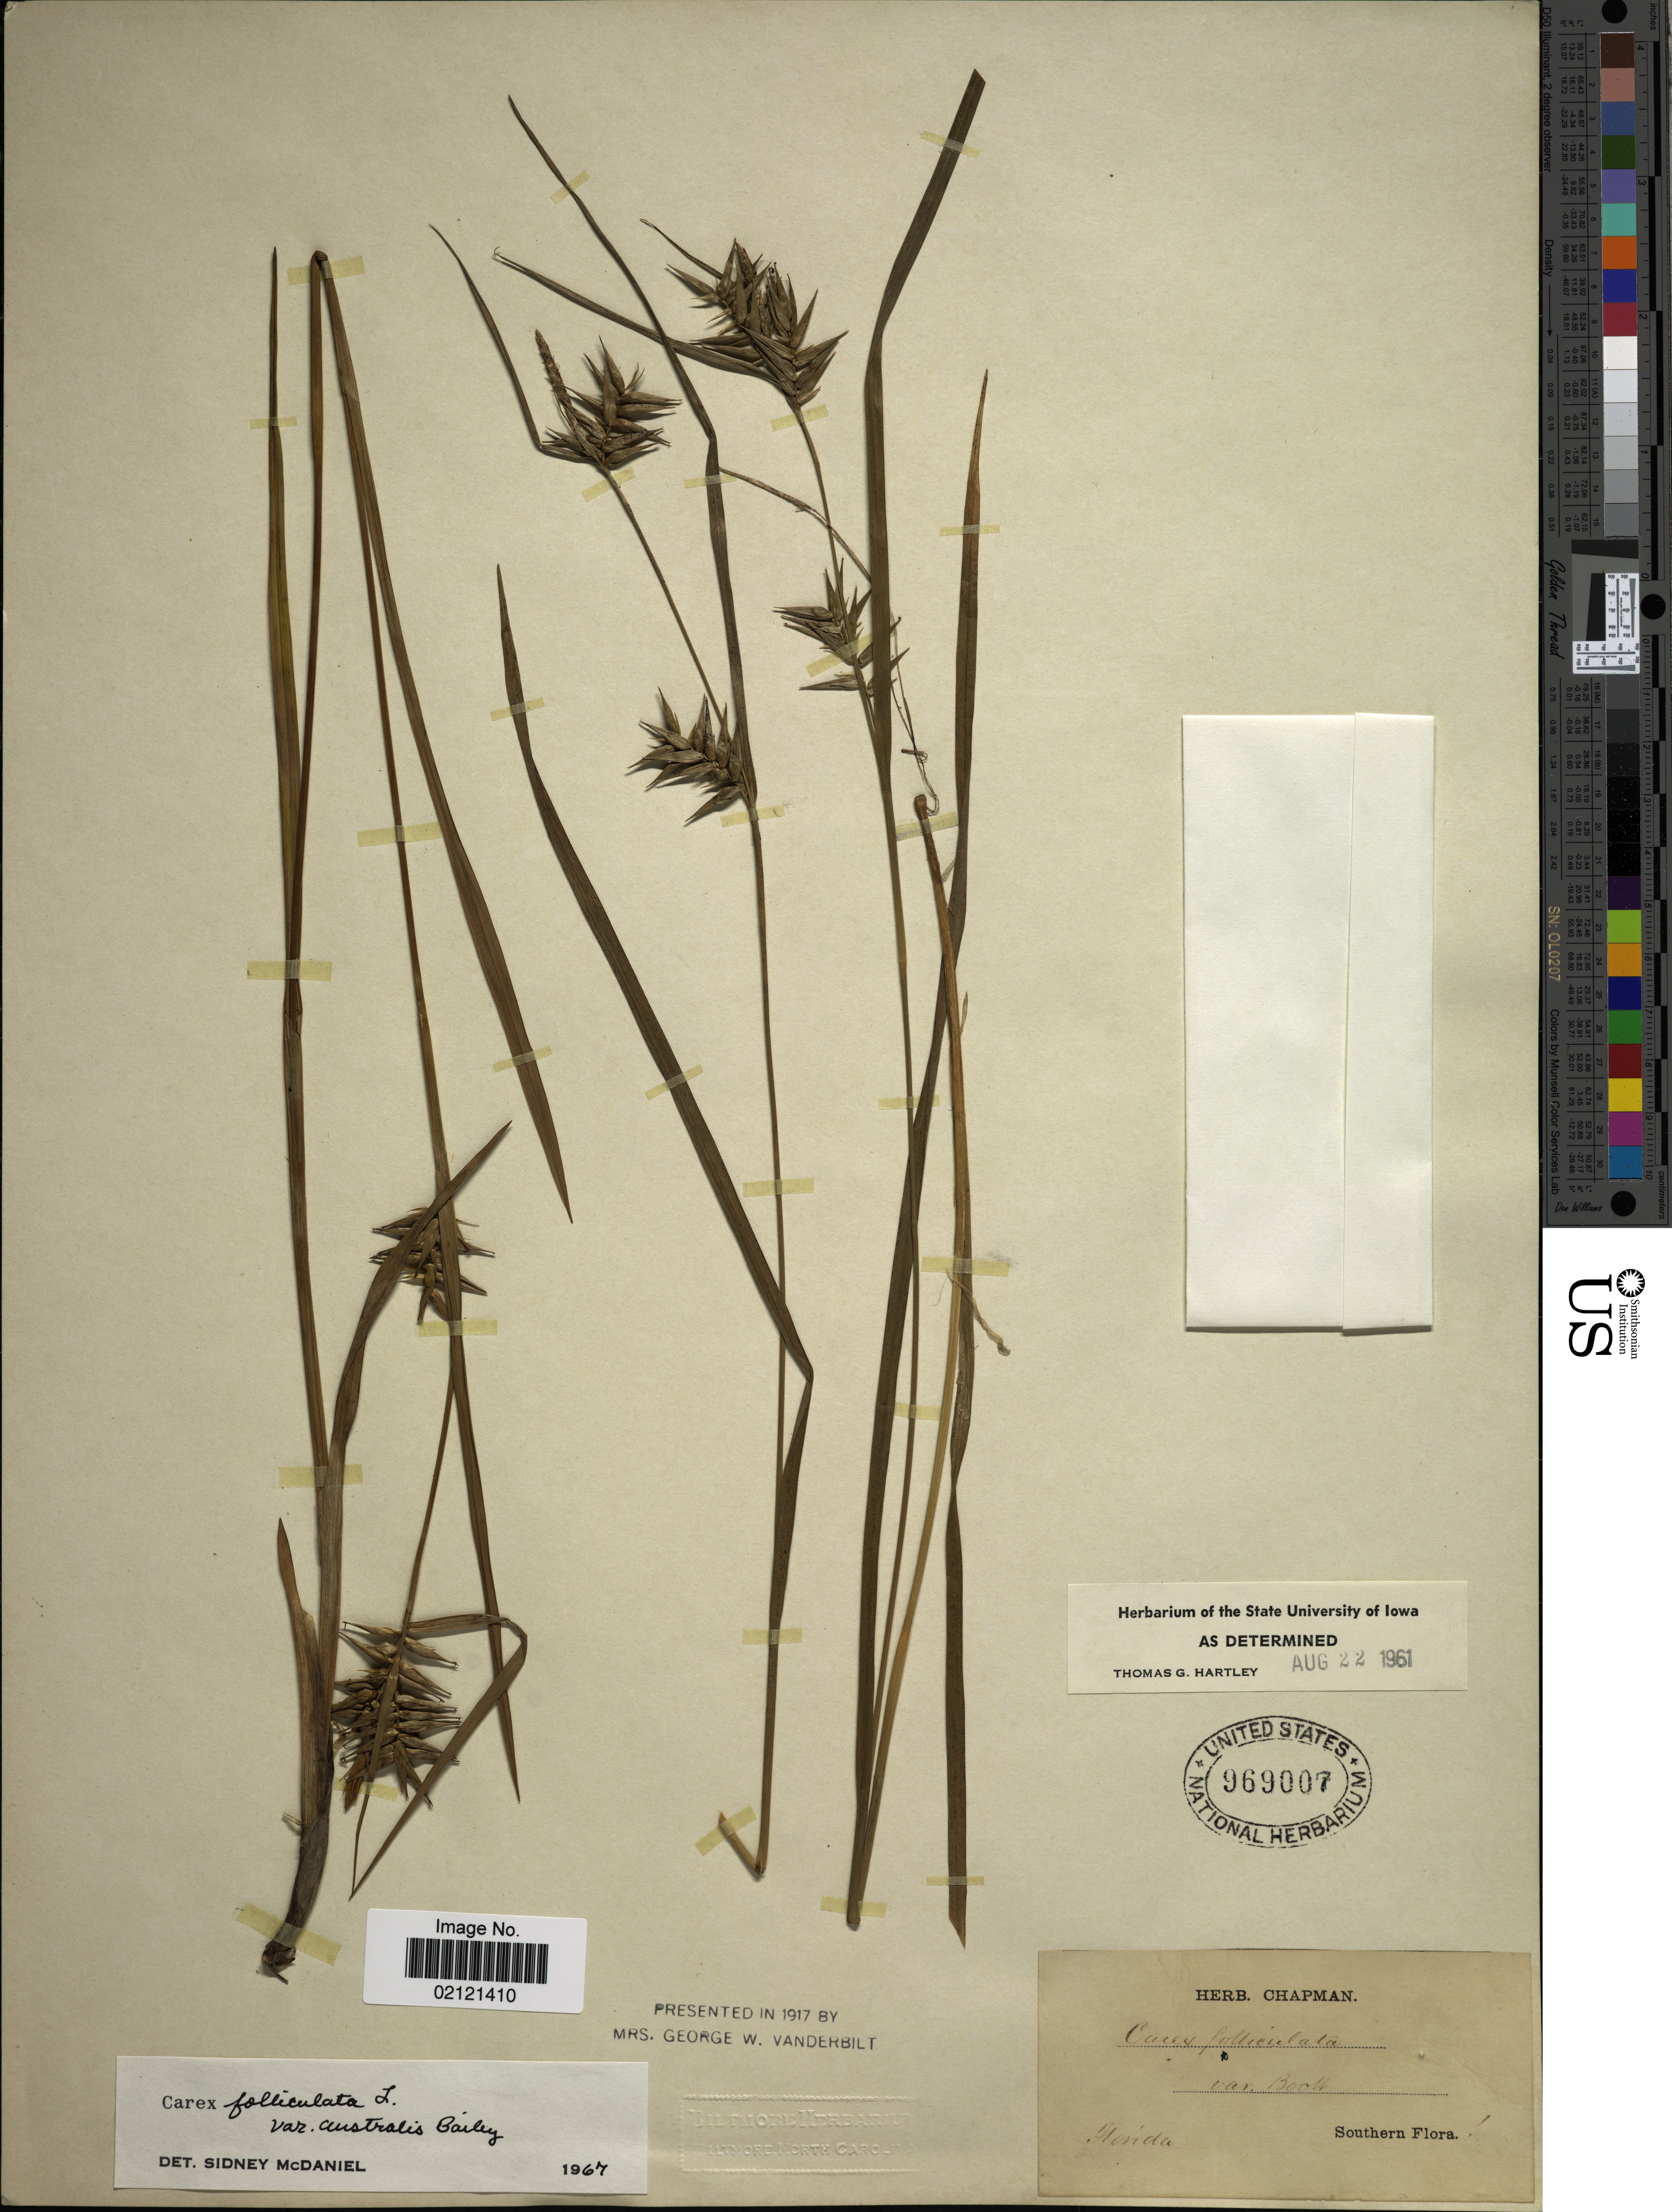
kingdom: Plantae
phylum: Tracheophyta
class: Liliopsida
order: Poales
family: Cyperaceae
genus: Carex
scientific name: Carex lonchocarpa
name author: Willd. ex Spreng.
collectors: ex herb. Chapman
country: United States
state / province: Florida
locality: Southern Flora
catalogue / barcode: US 969007